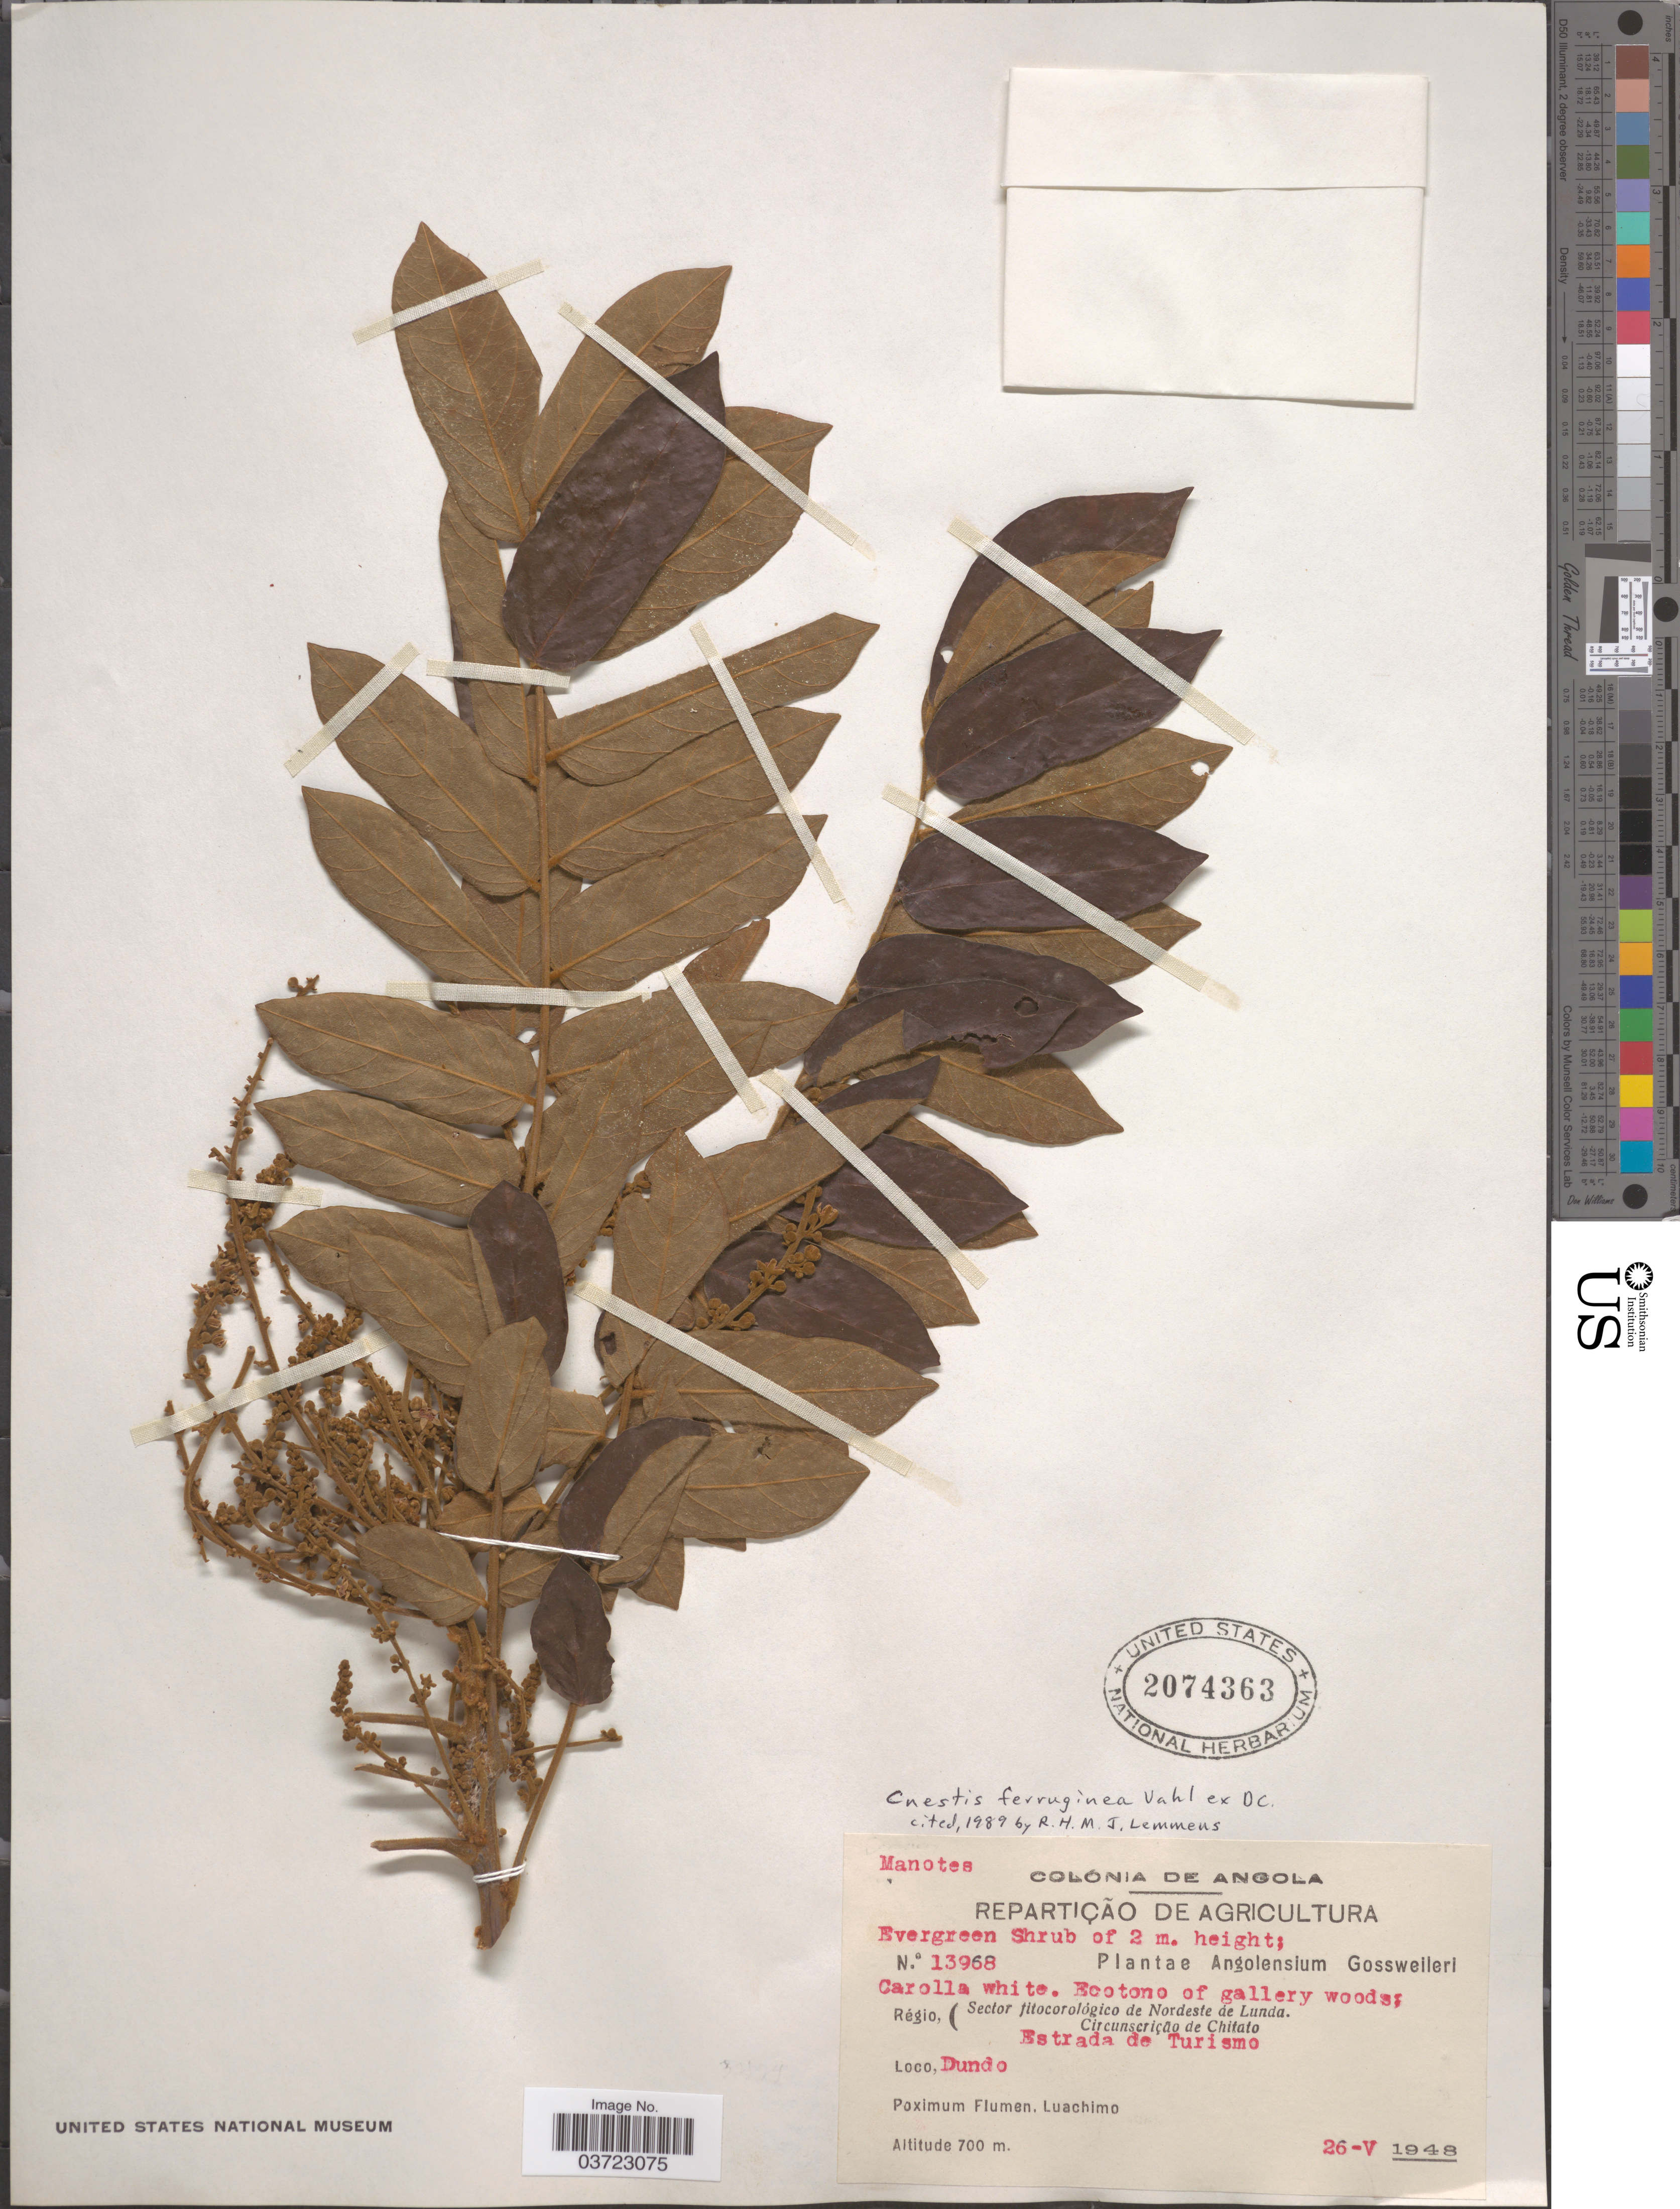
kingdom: Plantae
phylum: Tracheophyta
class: Magnoliopsida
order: Oxalidales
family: Connaraceae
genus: Cnestis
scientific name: Cnestis ferruginea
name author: Vahl ex DC.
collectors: -. Gossweiler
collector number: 13968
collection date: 1948-05-26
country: Angola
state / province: Lunda Norte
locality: Manotes [unsure placement] Regio,( Sector fitocorológico de Nordeste de Lunda. Circunscricão de Chitato. Estrada de Turismo. Dundo.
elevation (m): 700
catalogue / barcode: US 2074363